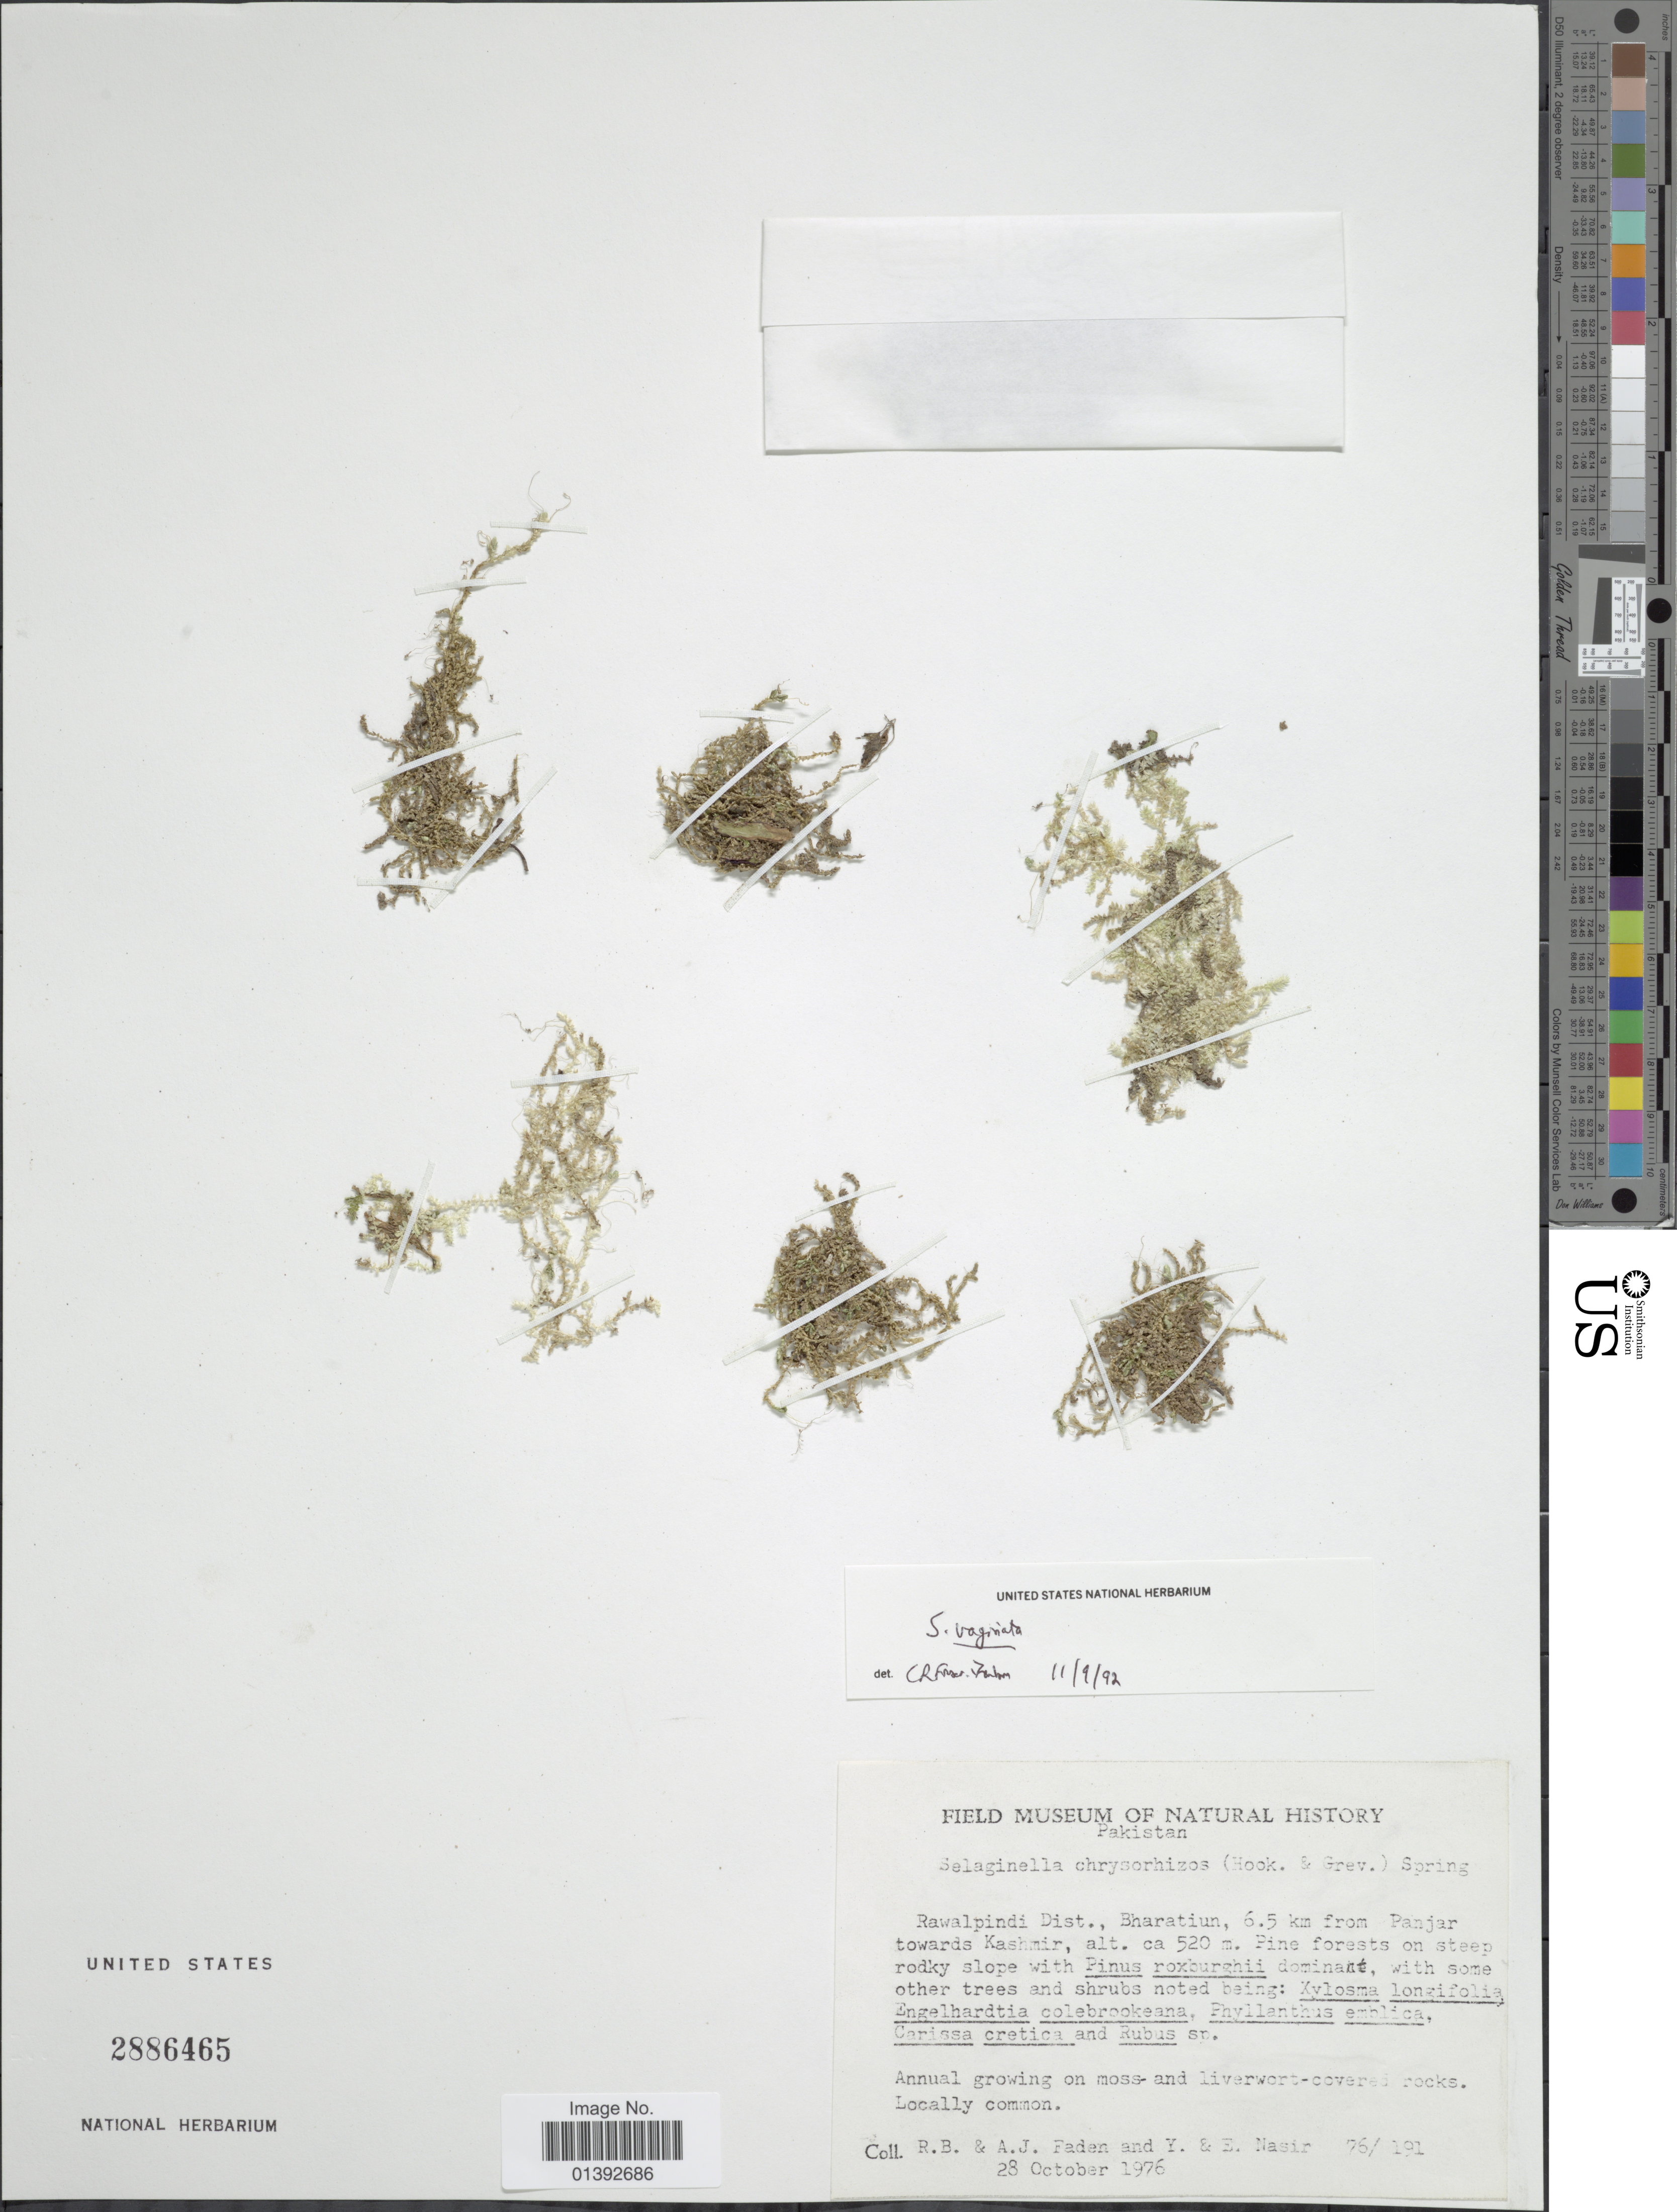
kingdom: Plantae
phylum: Tracheophyta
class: Lycopodiopsida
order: Selaginellales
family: Selaginellaceae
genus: Selaginella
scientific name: Selaginella chrysorrhizos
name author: Spring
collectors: R. B. Faden, A. J. Faden, Y. Nasir & E. Nasir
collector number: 76/191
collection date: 1976-10-28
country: Pakistan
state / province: Punjab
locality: Rawalpindi Dist., Bharatiun, 6.5 km from Panjar towards Kashmir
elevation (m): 520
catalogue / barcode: US 2886465